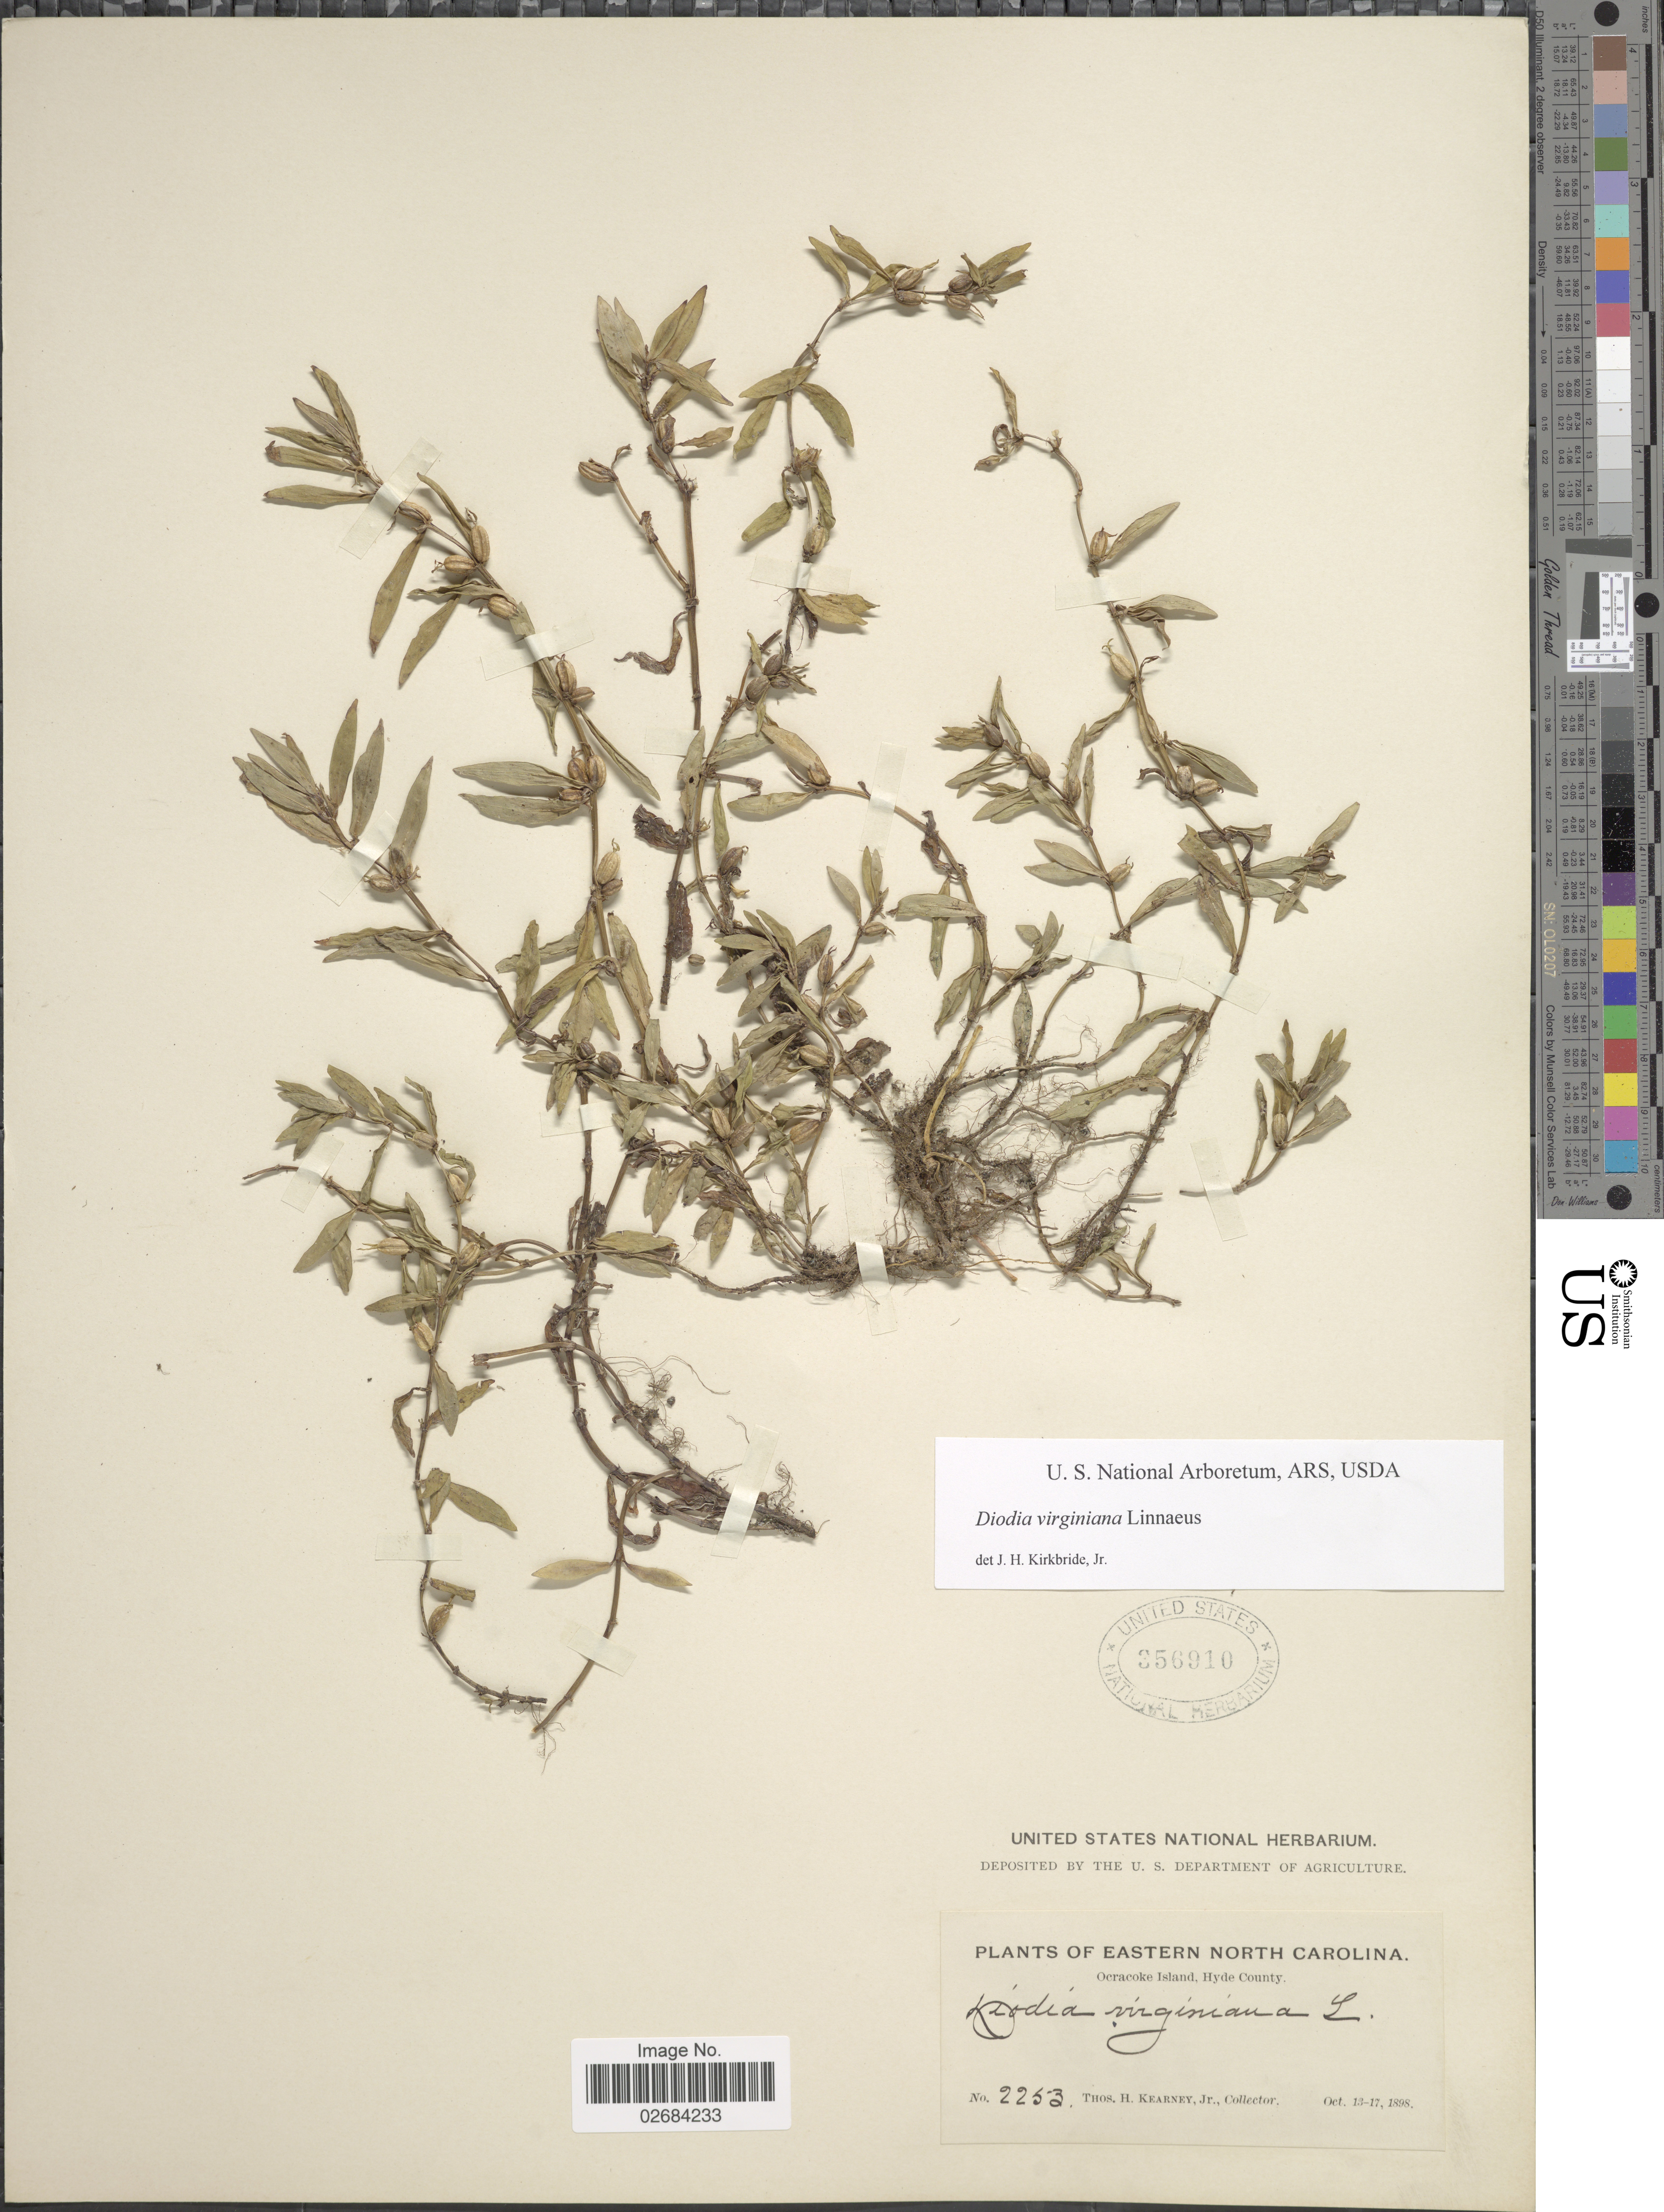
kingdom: Plantae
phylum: Tracheophyta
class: Magnoliopsida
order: Gentianales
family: Rubiaceae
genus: Diodia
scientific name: Diodia virginiana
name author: L.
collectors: T. H. Kearney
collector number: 2253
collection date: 1898-10-13/1898-10-17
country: United States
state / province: North Carolina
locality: Eastern North Carolina. Ocracoke Island, Hyde County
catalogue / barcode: US 356910